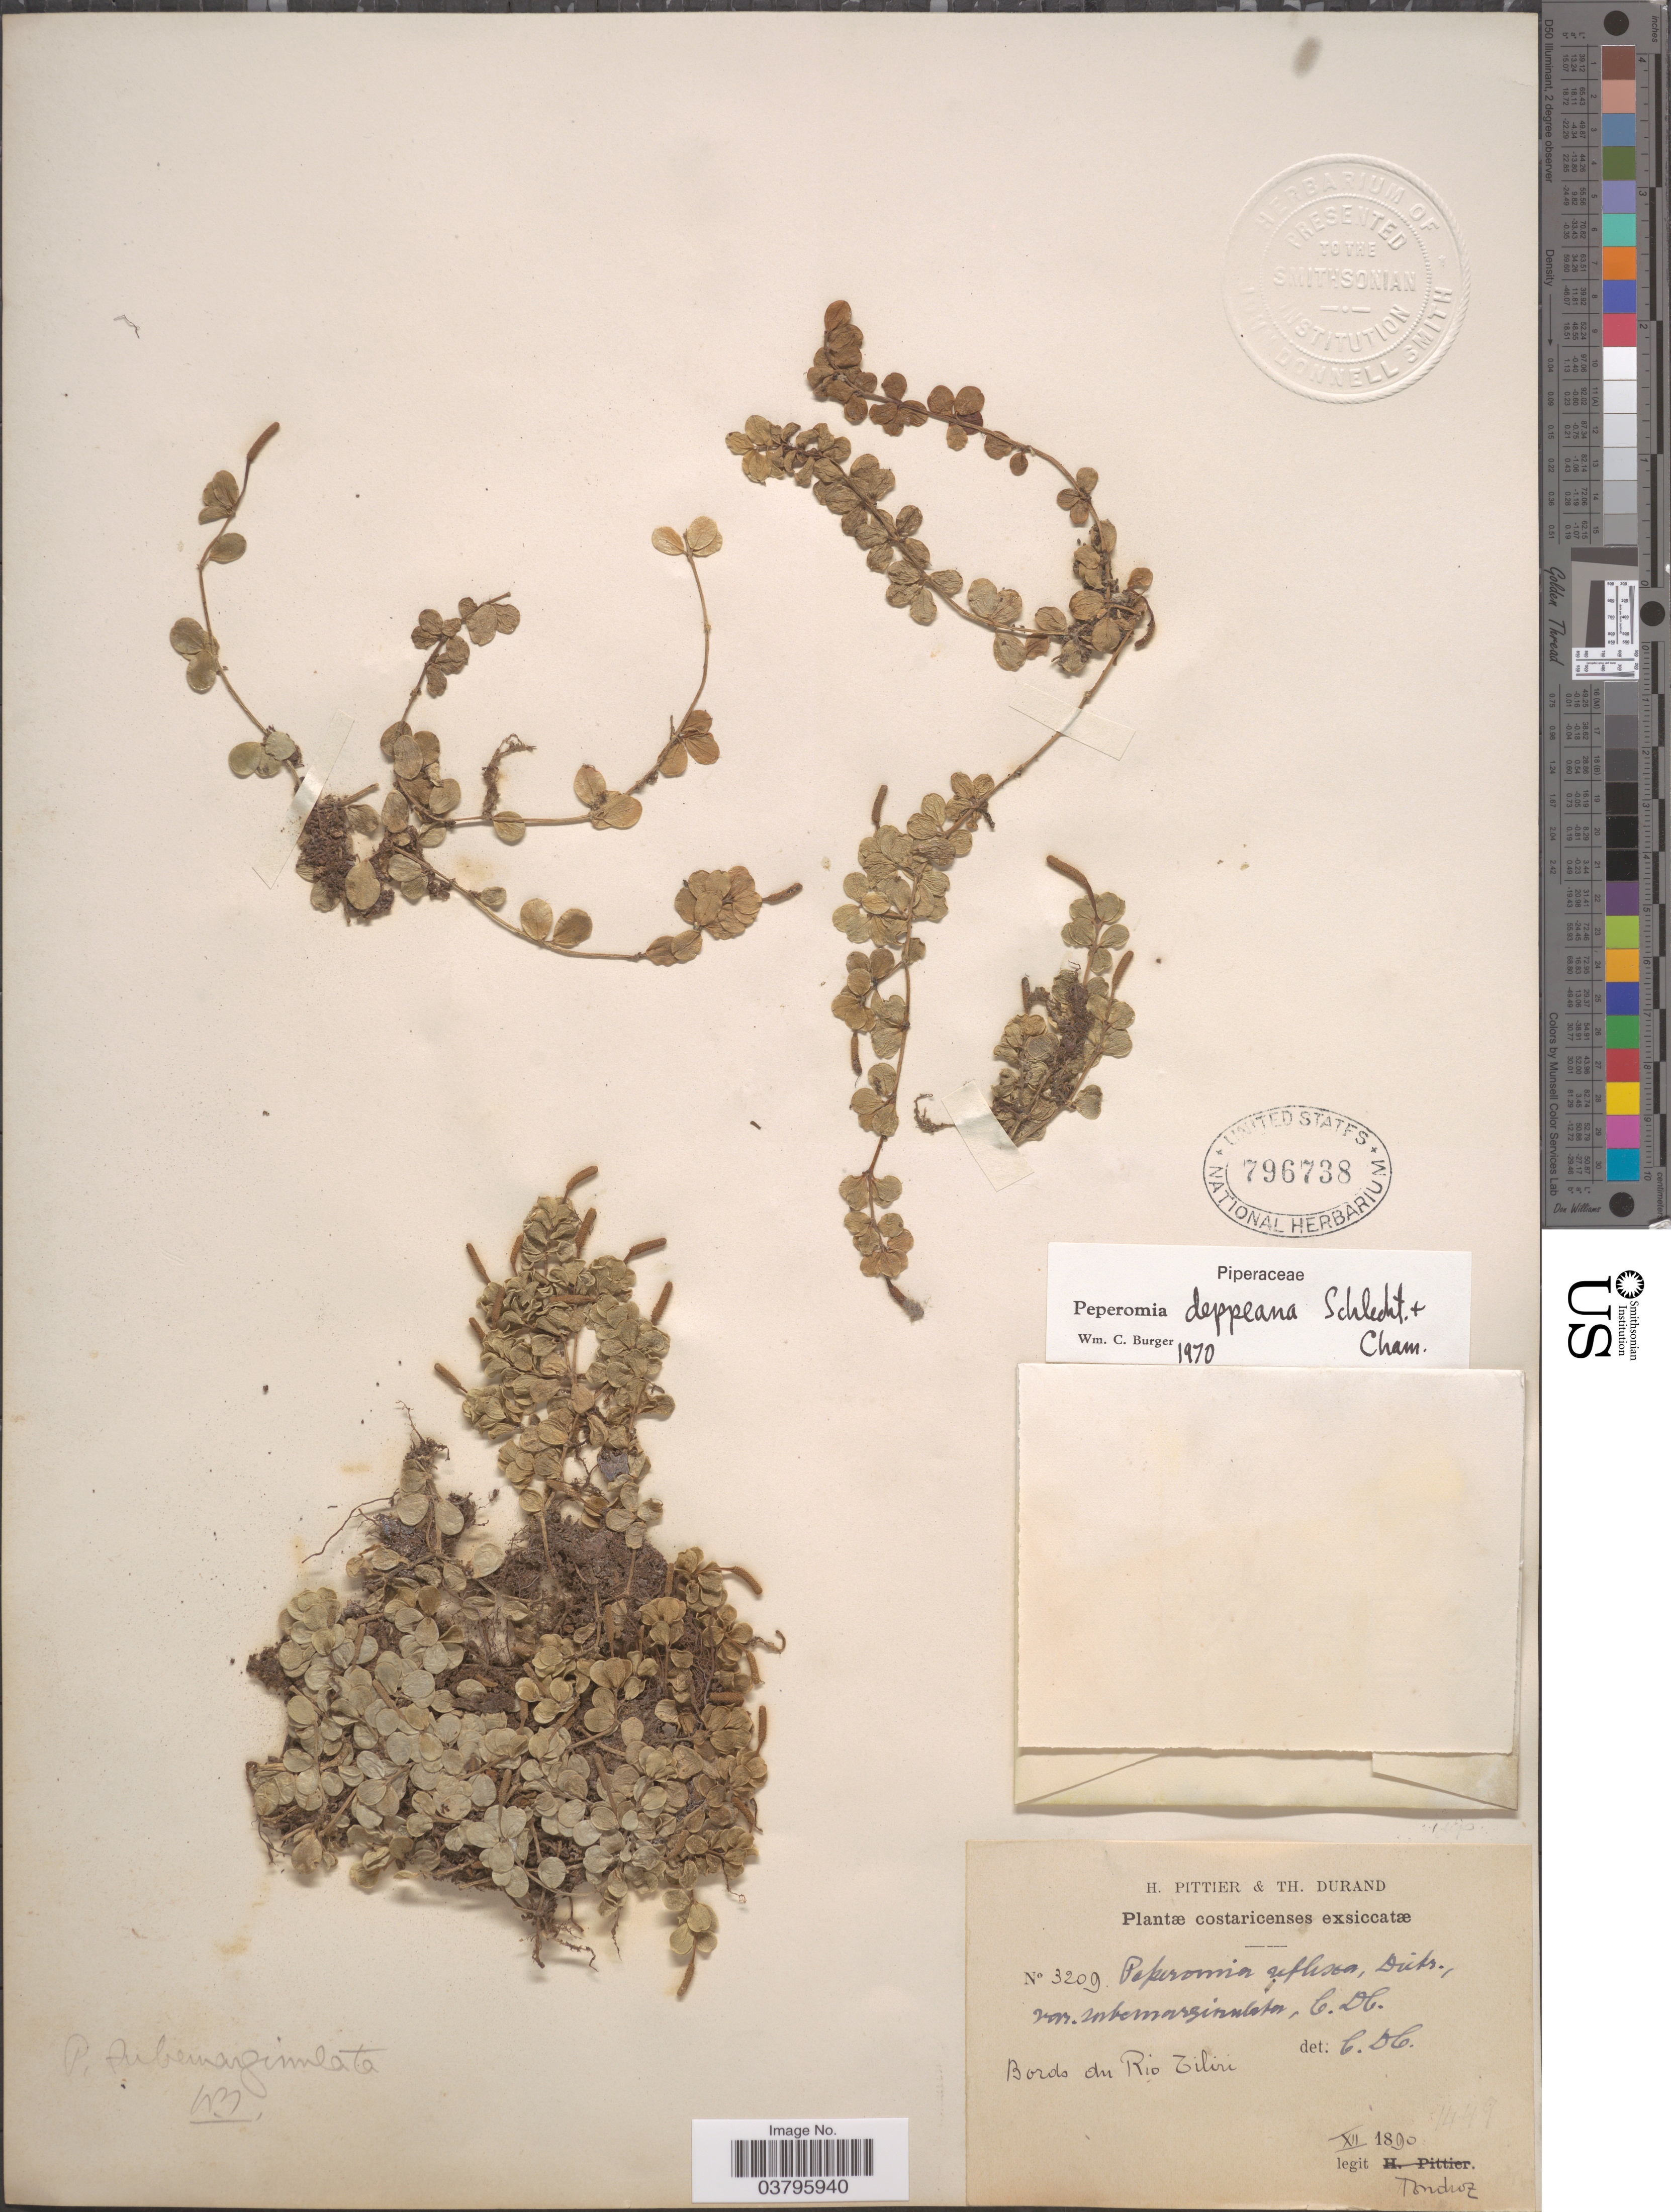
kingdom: Plantae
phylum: Tracheophyta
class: Magnoliopsida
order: Piperales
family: Piperaceae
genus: Peperomia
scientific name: Peperomia deppeana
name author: Schltdl. & Cham.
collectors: Tonduz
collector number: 3209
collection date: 1890-12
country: Costa Rica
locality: Bords du Rio Tiliri.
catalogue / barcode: US 796738